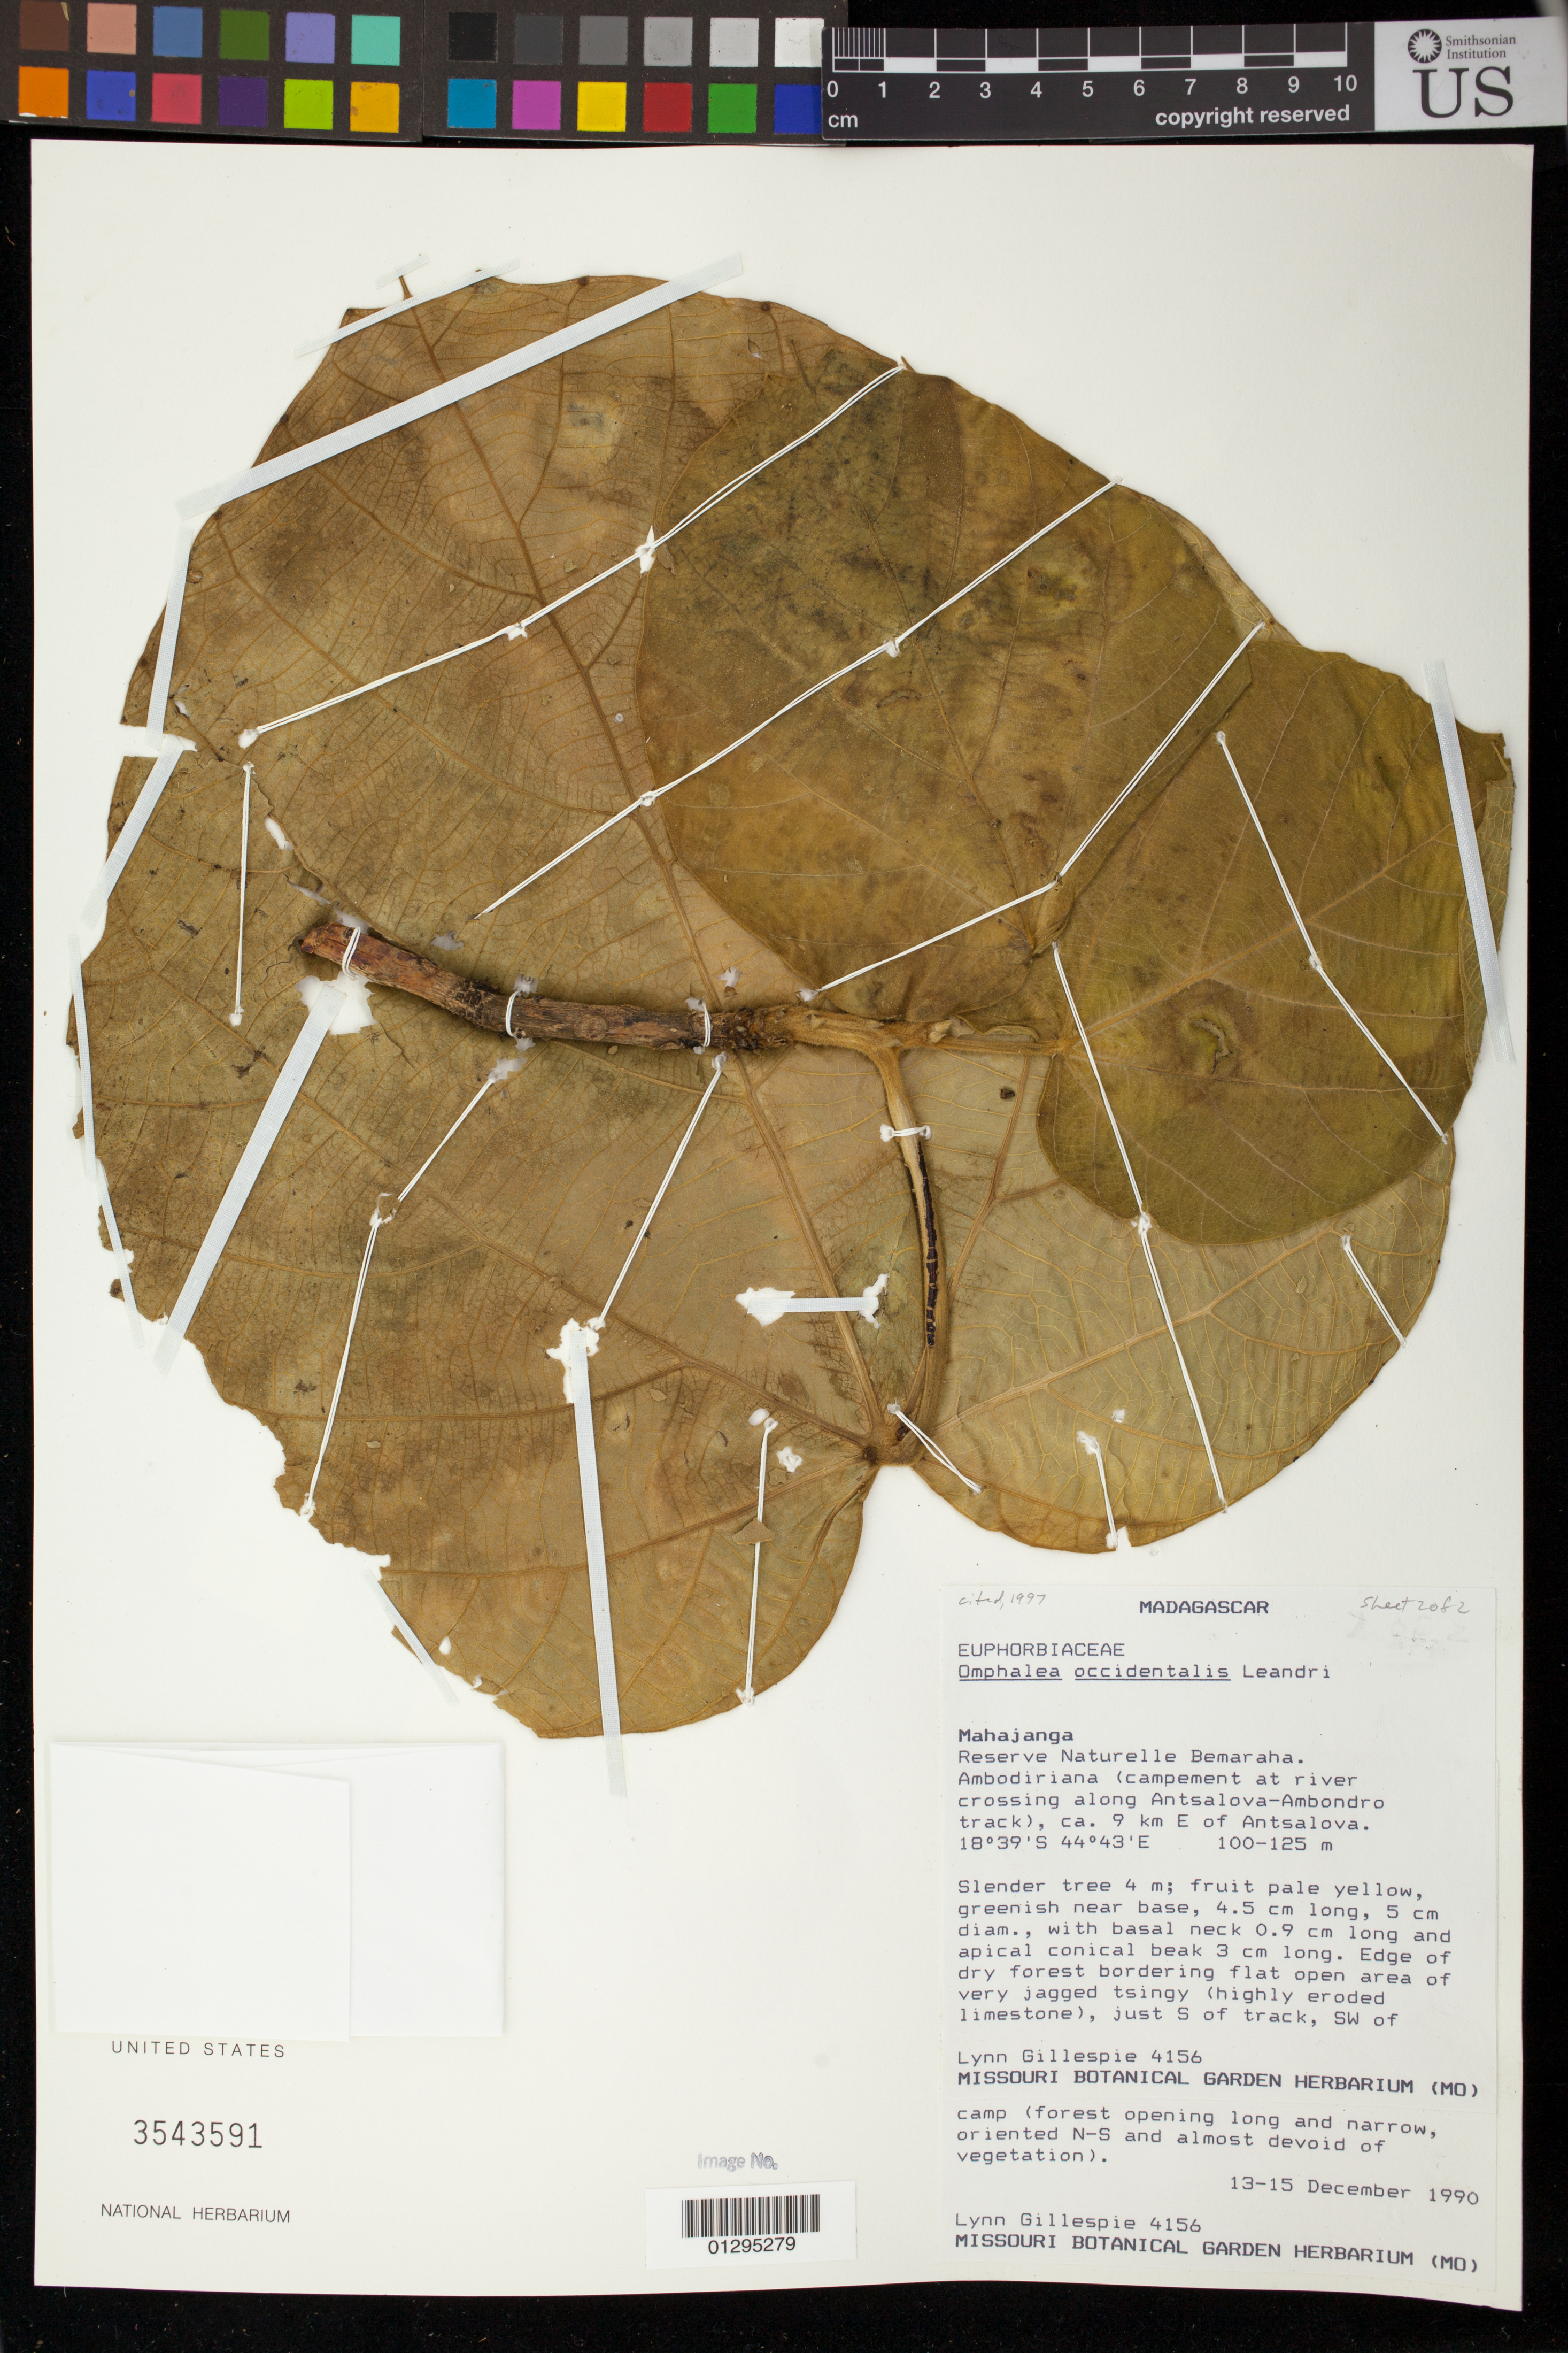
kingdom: Plantae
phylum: Tracheophyta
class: Magnoliopsida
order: Malpighiales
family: Euphorbiaceae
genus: Omphalea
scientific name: Omphalea occidentalis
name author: Leandri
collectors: L. J. Gillespie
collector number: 4156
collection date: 1990-12-13/1990-12-15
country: Madagascar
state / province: Boeny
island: Madagascar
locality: Mahajanga. Reserve Naturelle Bemaraha. Ambodiriana (campement at river crossing along Antsalova-Ambondro track), ca. 9 km E Antsalova. Just S of track, SW of camp.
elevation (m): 100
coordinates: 18°39'S, 44°43'E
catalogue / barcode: US 3543591